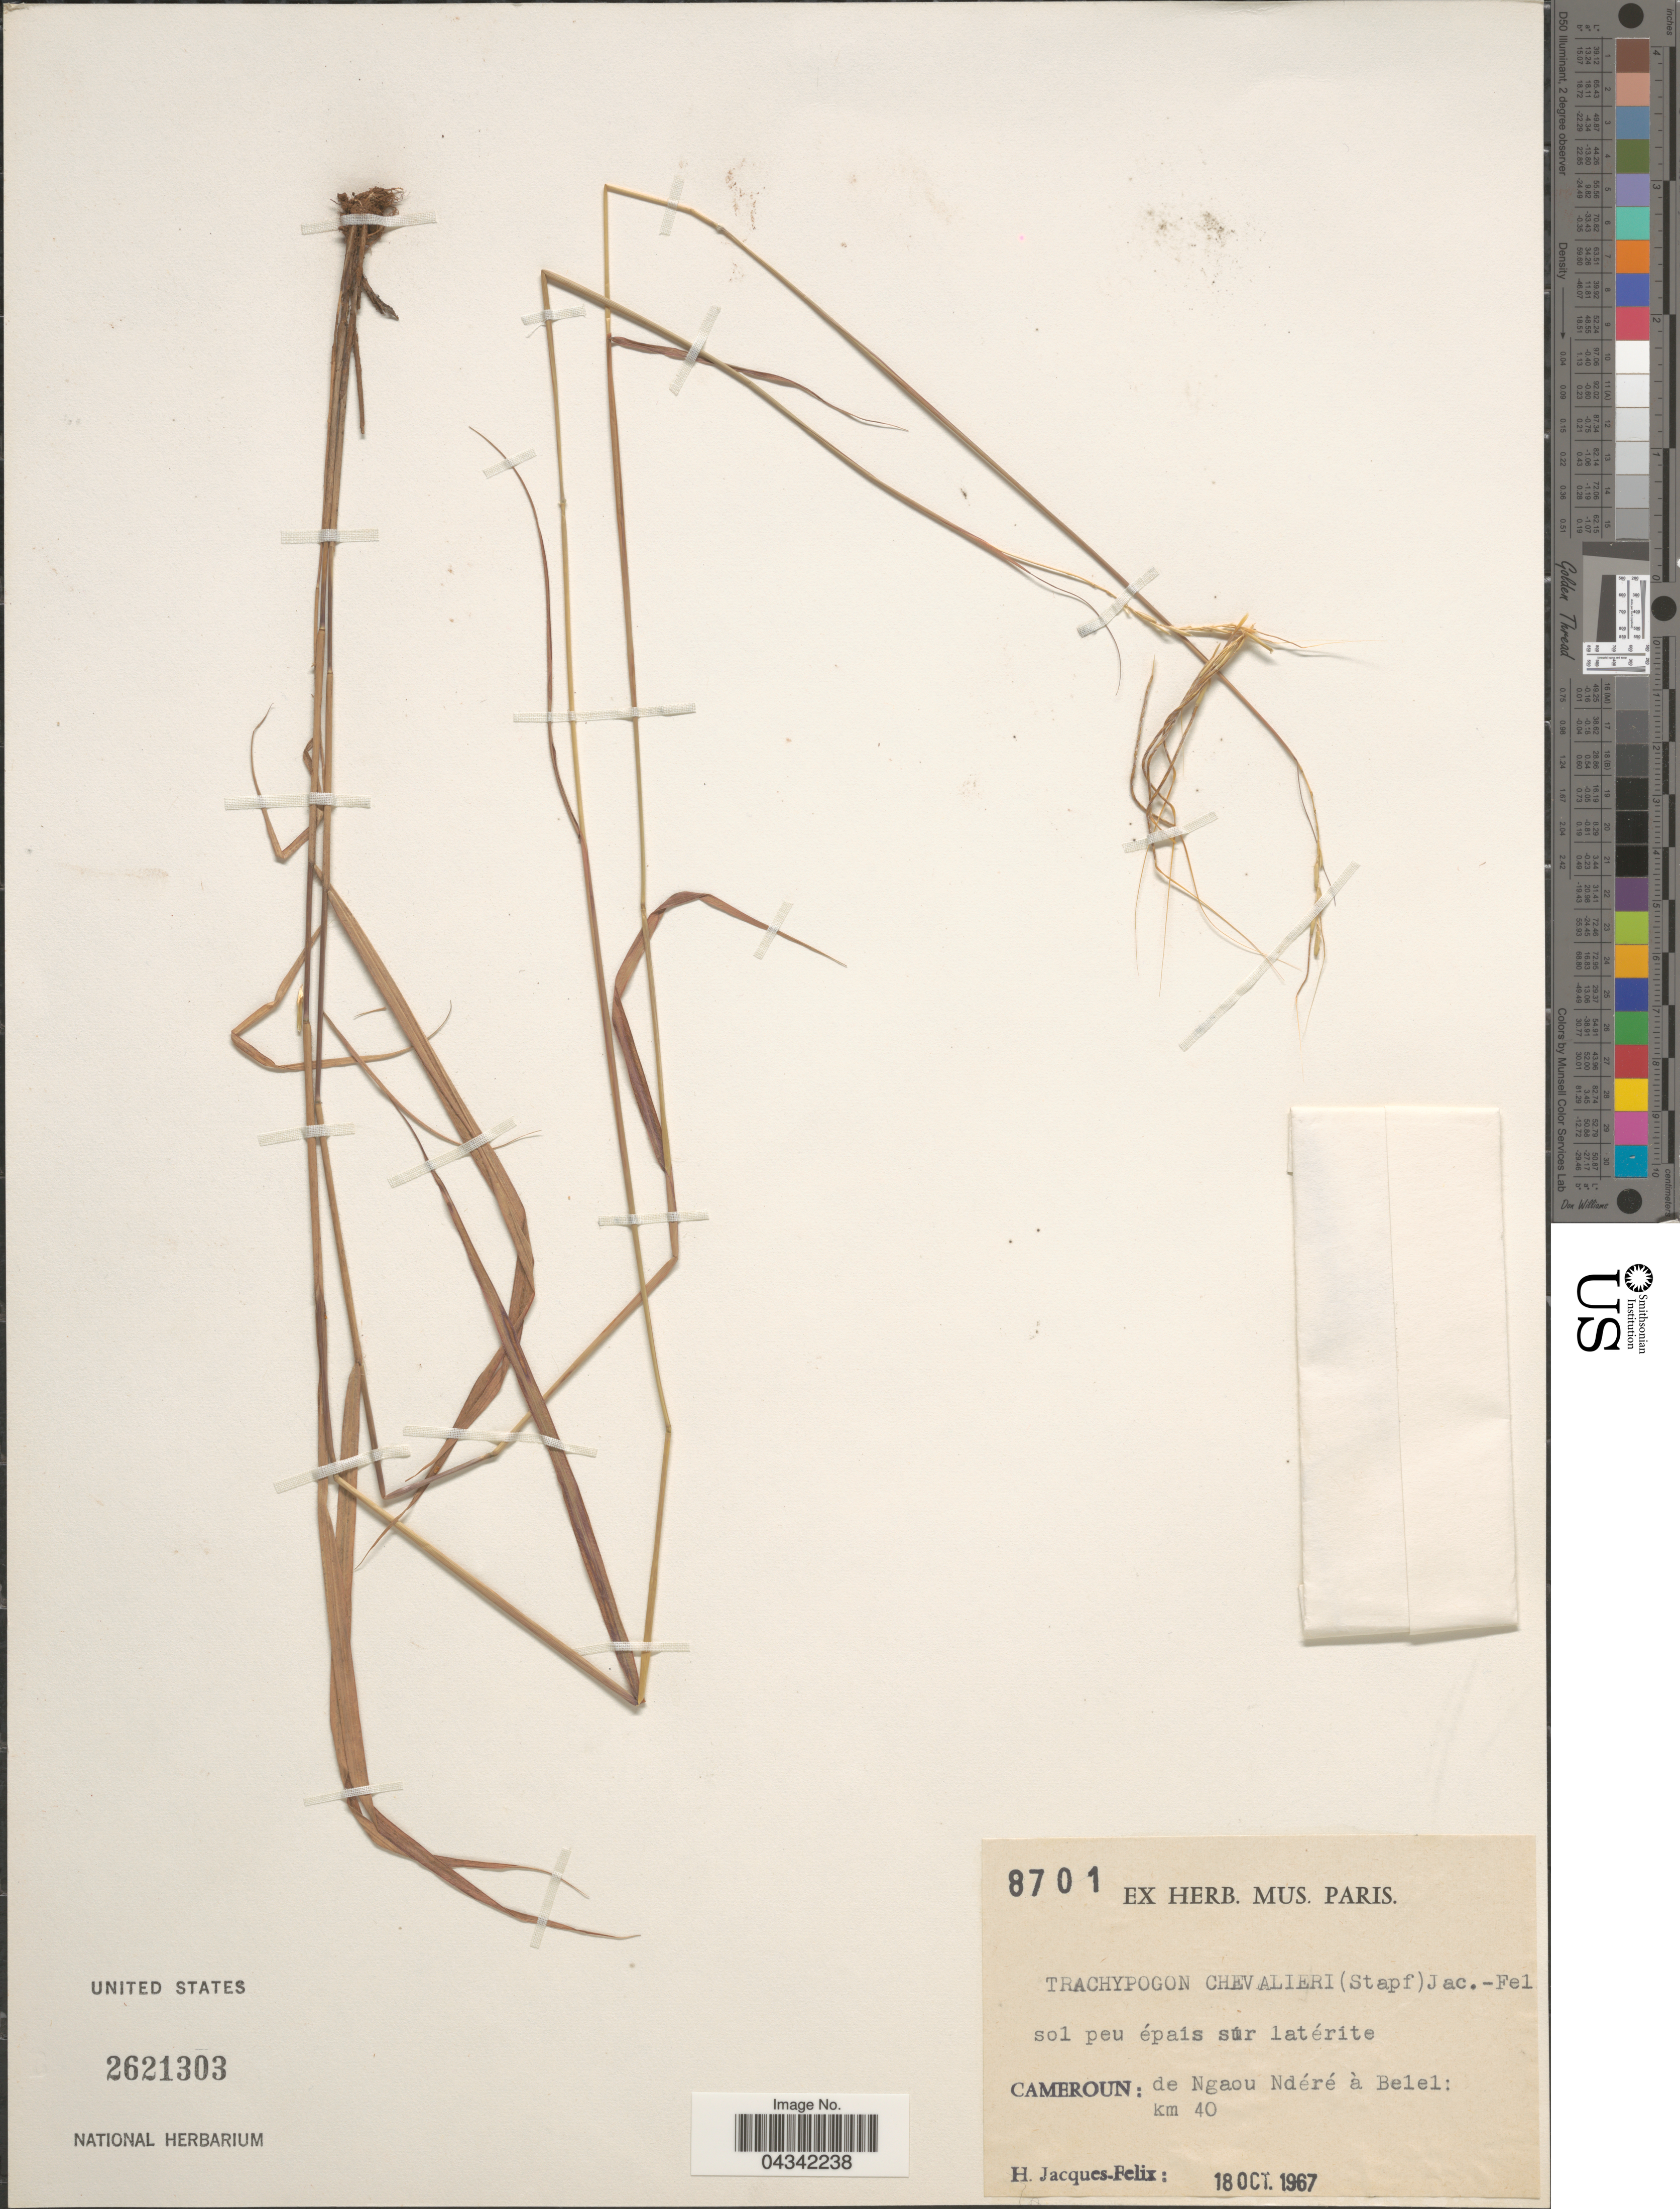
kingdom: Plantae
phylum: Tracheophyta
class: Liliopsida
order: Poales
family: Poaceae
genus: Trachypogon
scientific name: Trachypogon chevalieri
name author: (Stapf) Jacq.-Fél.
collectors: H. Jacques-Félix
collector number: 8701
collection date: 1967-10-18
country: Cameroon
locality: Cameroun: de Ngaou Ndéré à Belel km 40.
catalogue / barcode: US 2621303